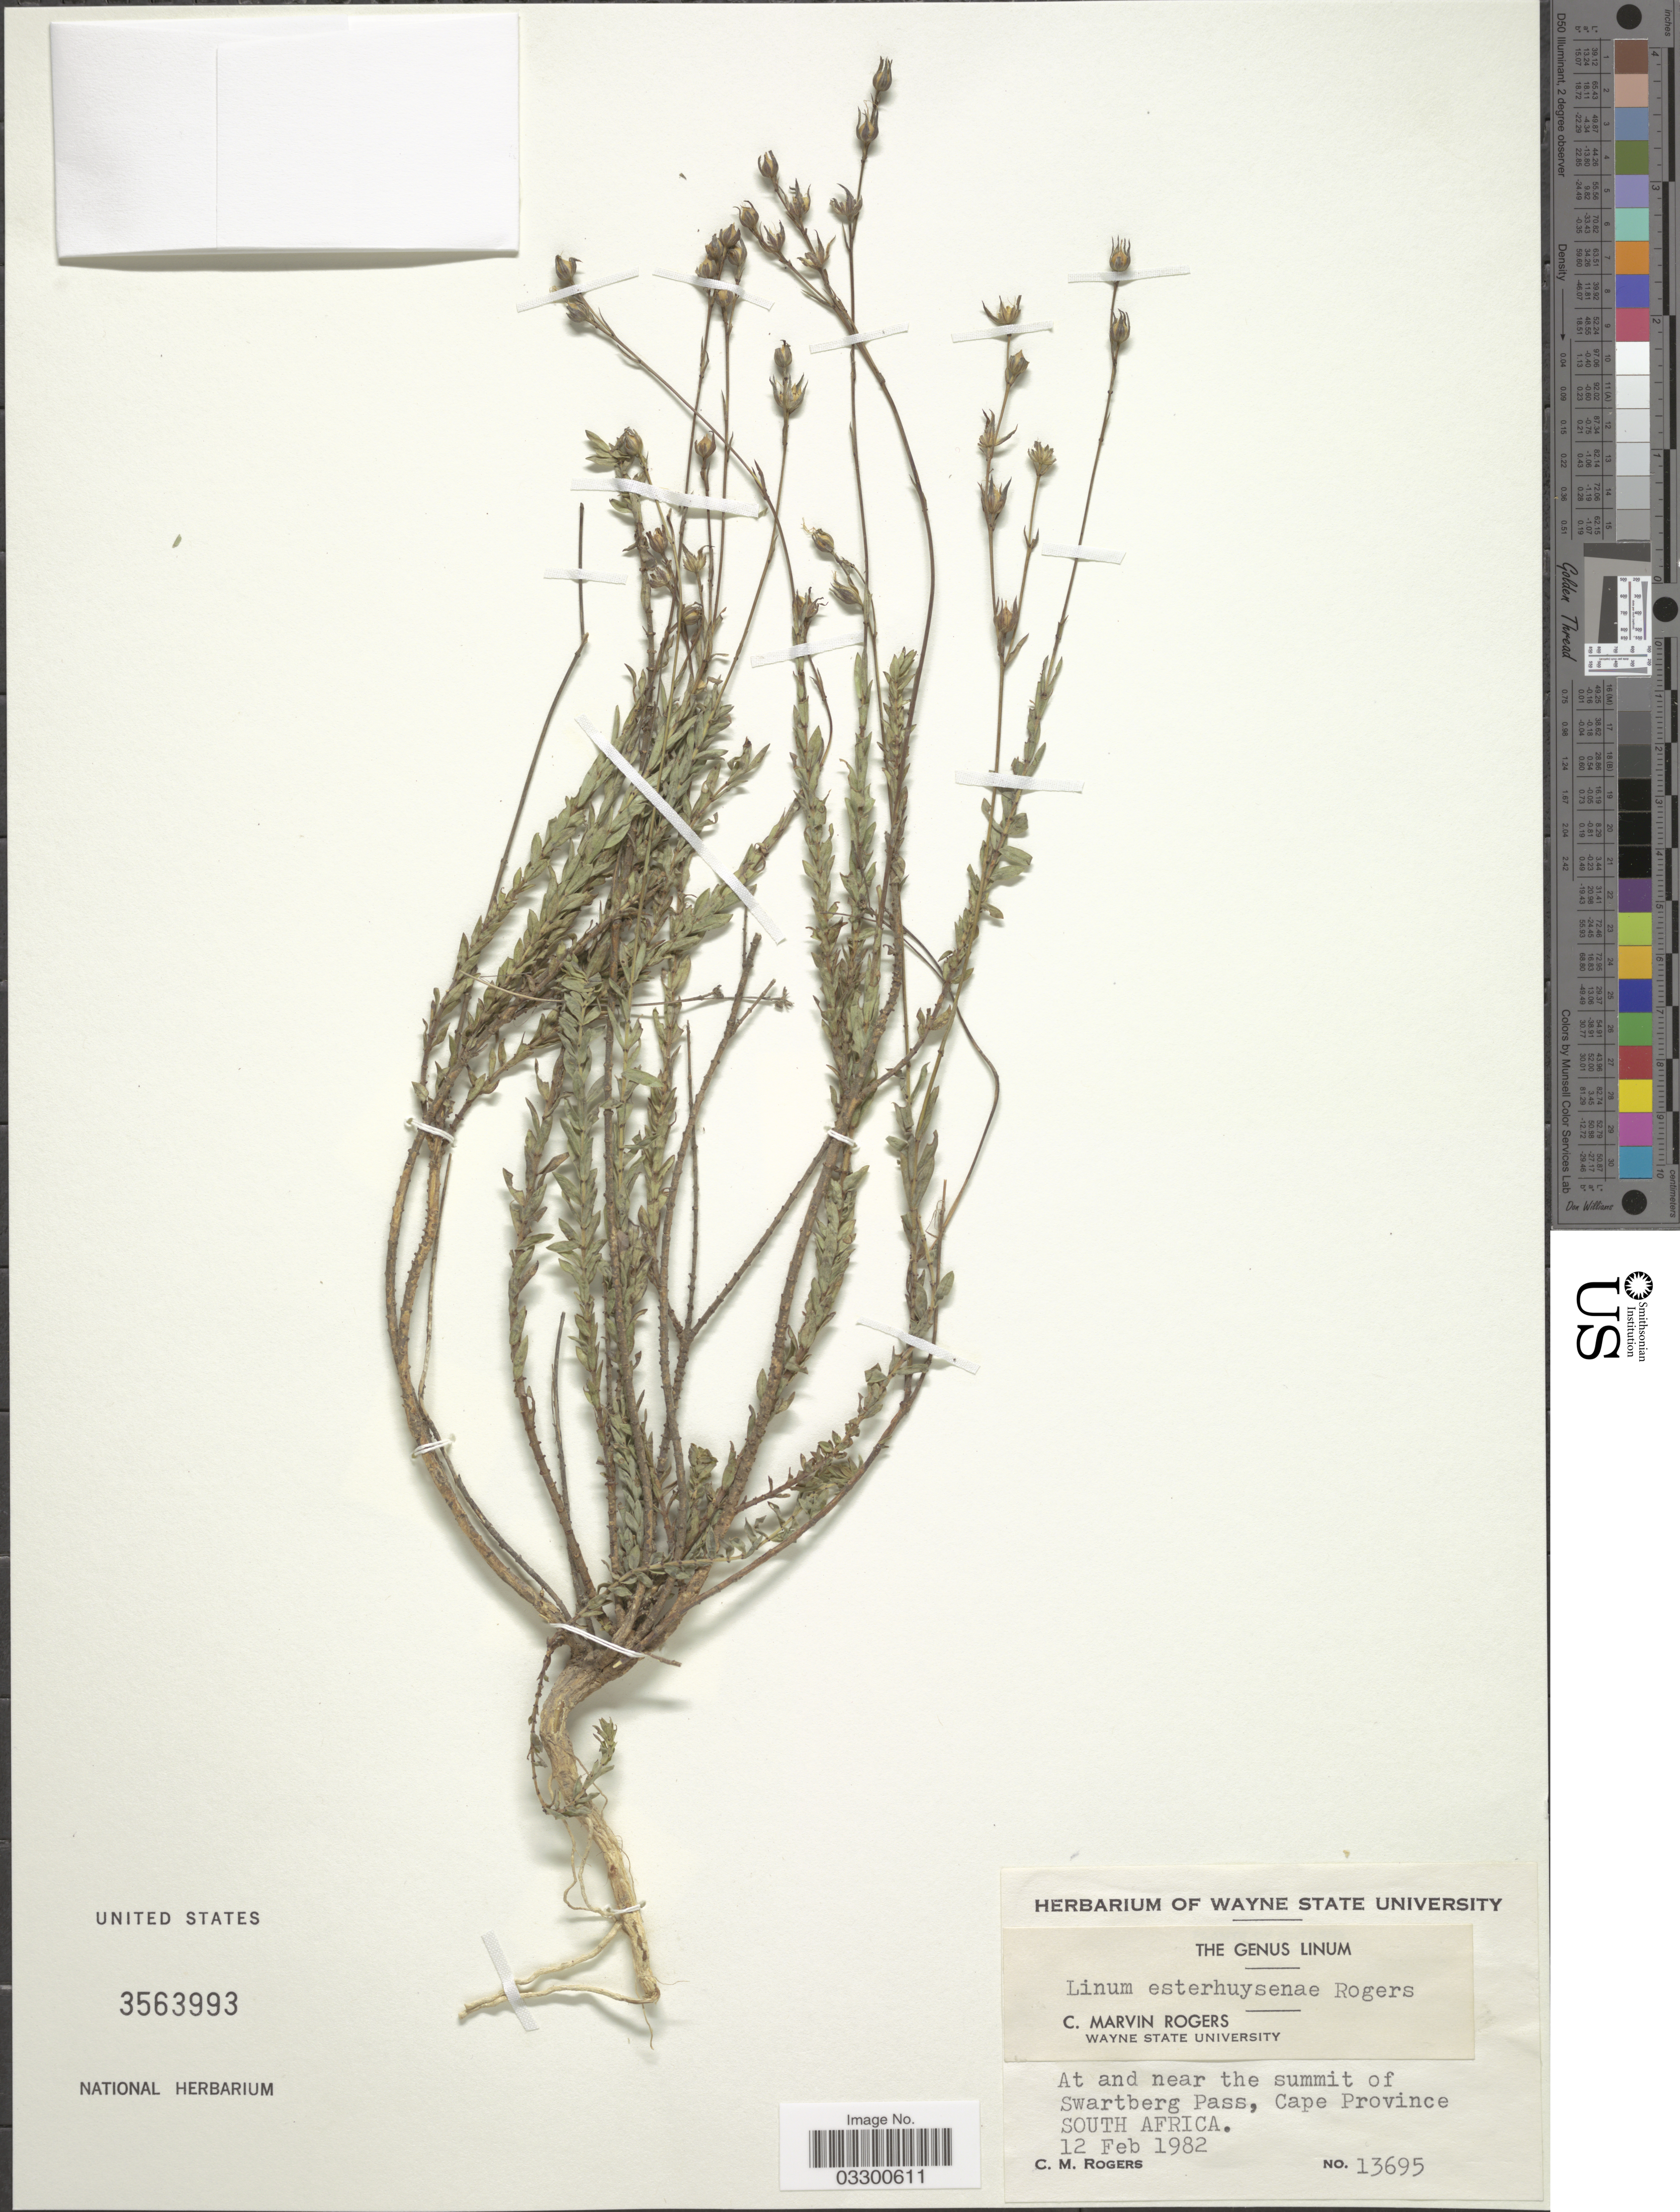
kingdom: Plantae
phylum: Tracheophyta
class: Magnoliopsida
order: Malpighiales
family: Linaceae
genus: Linum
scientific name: Linum esterhuysenae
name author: C.M. Rogers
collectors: C. M. Rogers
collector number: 13695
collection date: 1982-02-12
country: South Africa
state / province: Western Cape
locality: At and near the summit of Swartberg Pass.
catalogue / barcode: US 3563993